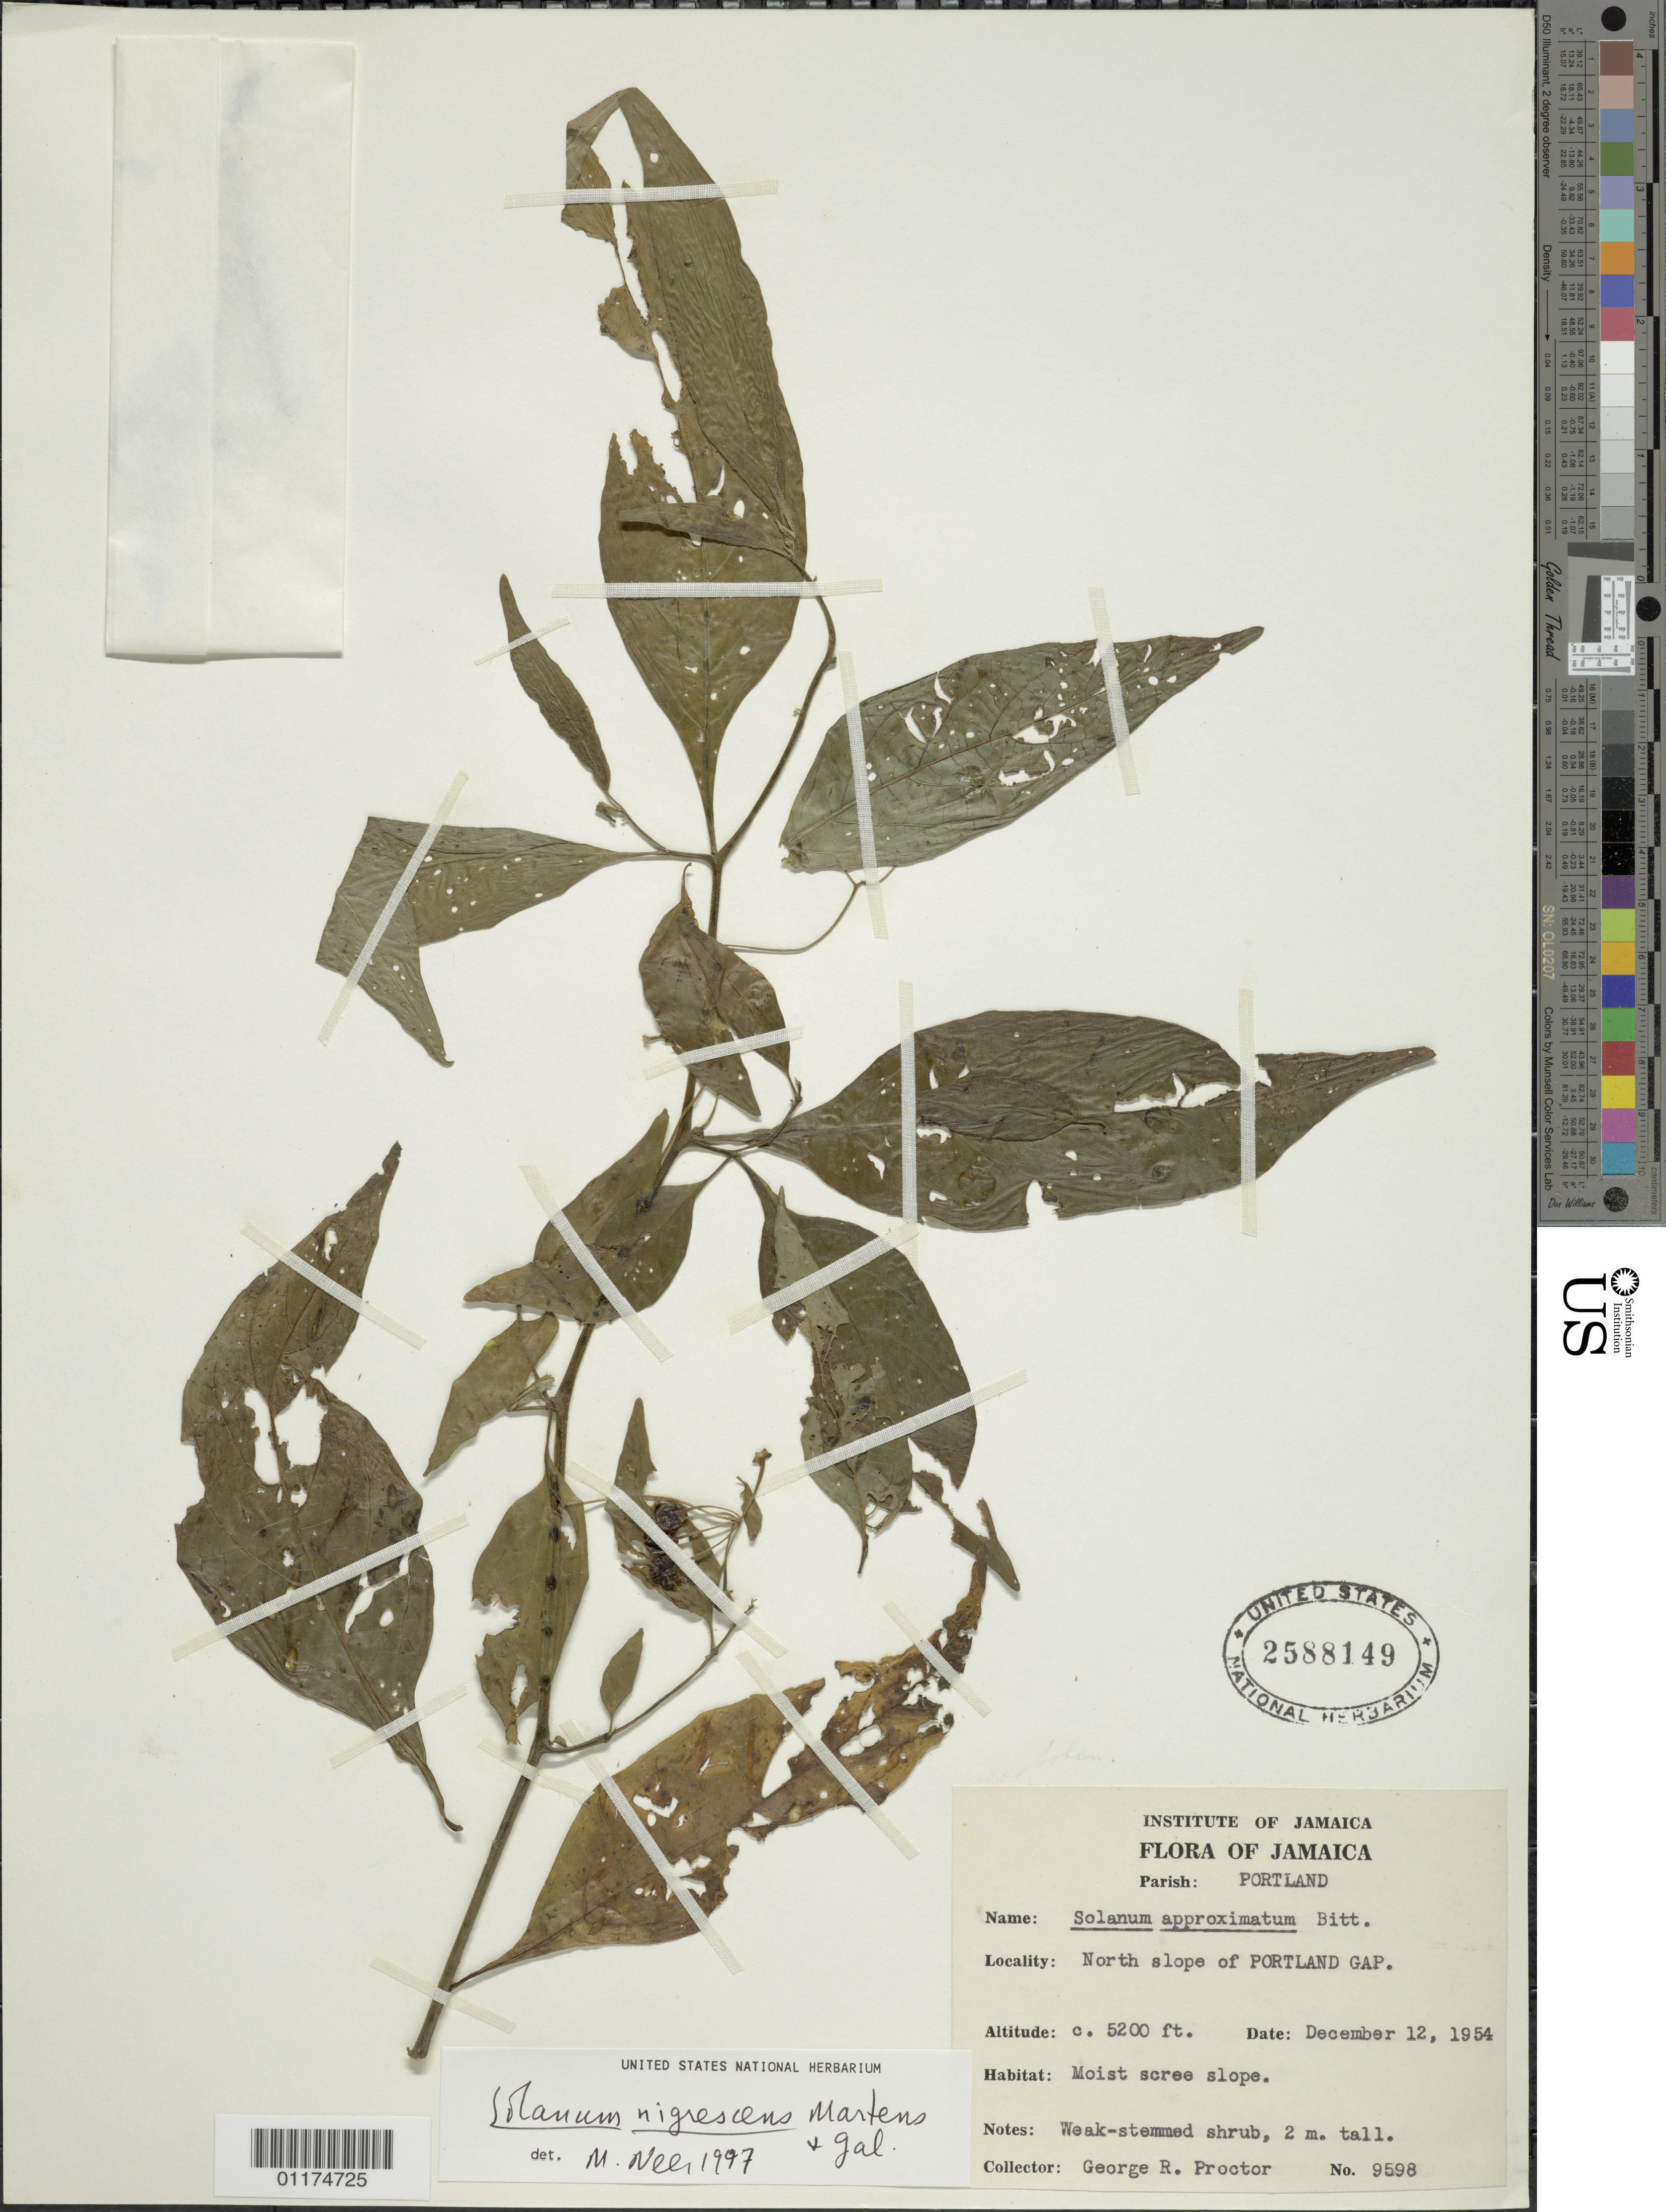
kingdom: Plantae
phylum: Tracheophyta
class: Magnoliopsida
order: Solanales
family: Solanaceae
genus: Solanum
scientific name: Solanum nigrescens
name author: M. Martens & Galeotti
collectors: G. R. Proctor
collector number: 9598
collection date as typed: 12 Dec 1954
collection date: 1954-12-12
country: Jamaica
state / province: Portland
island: Jamaica I.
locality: North slope of PORTLAND GAP.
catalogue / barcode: US 2588149